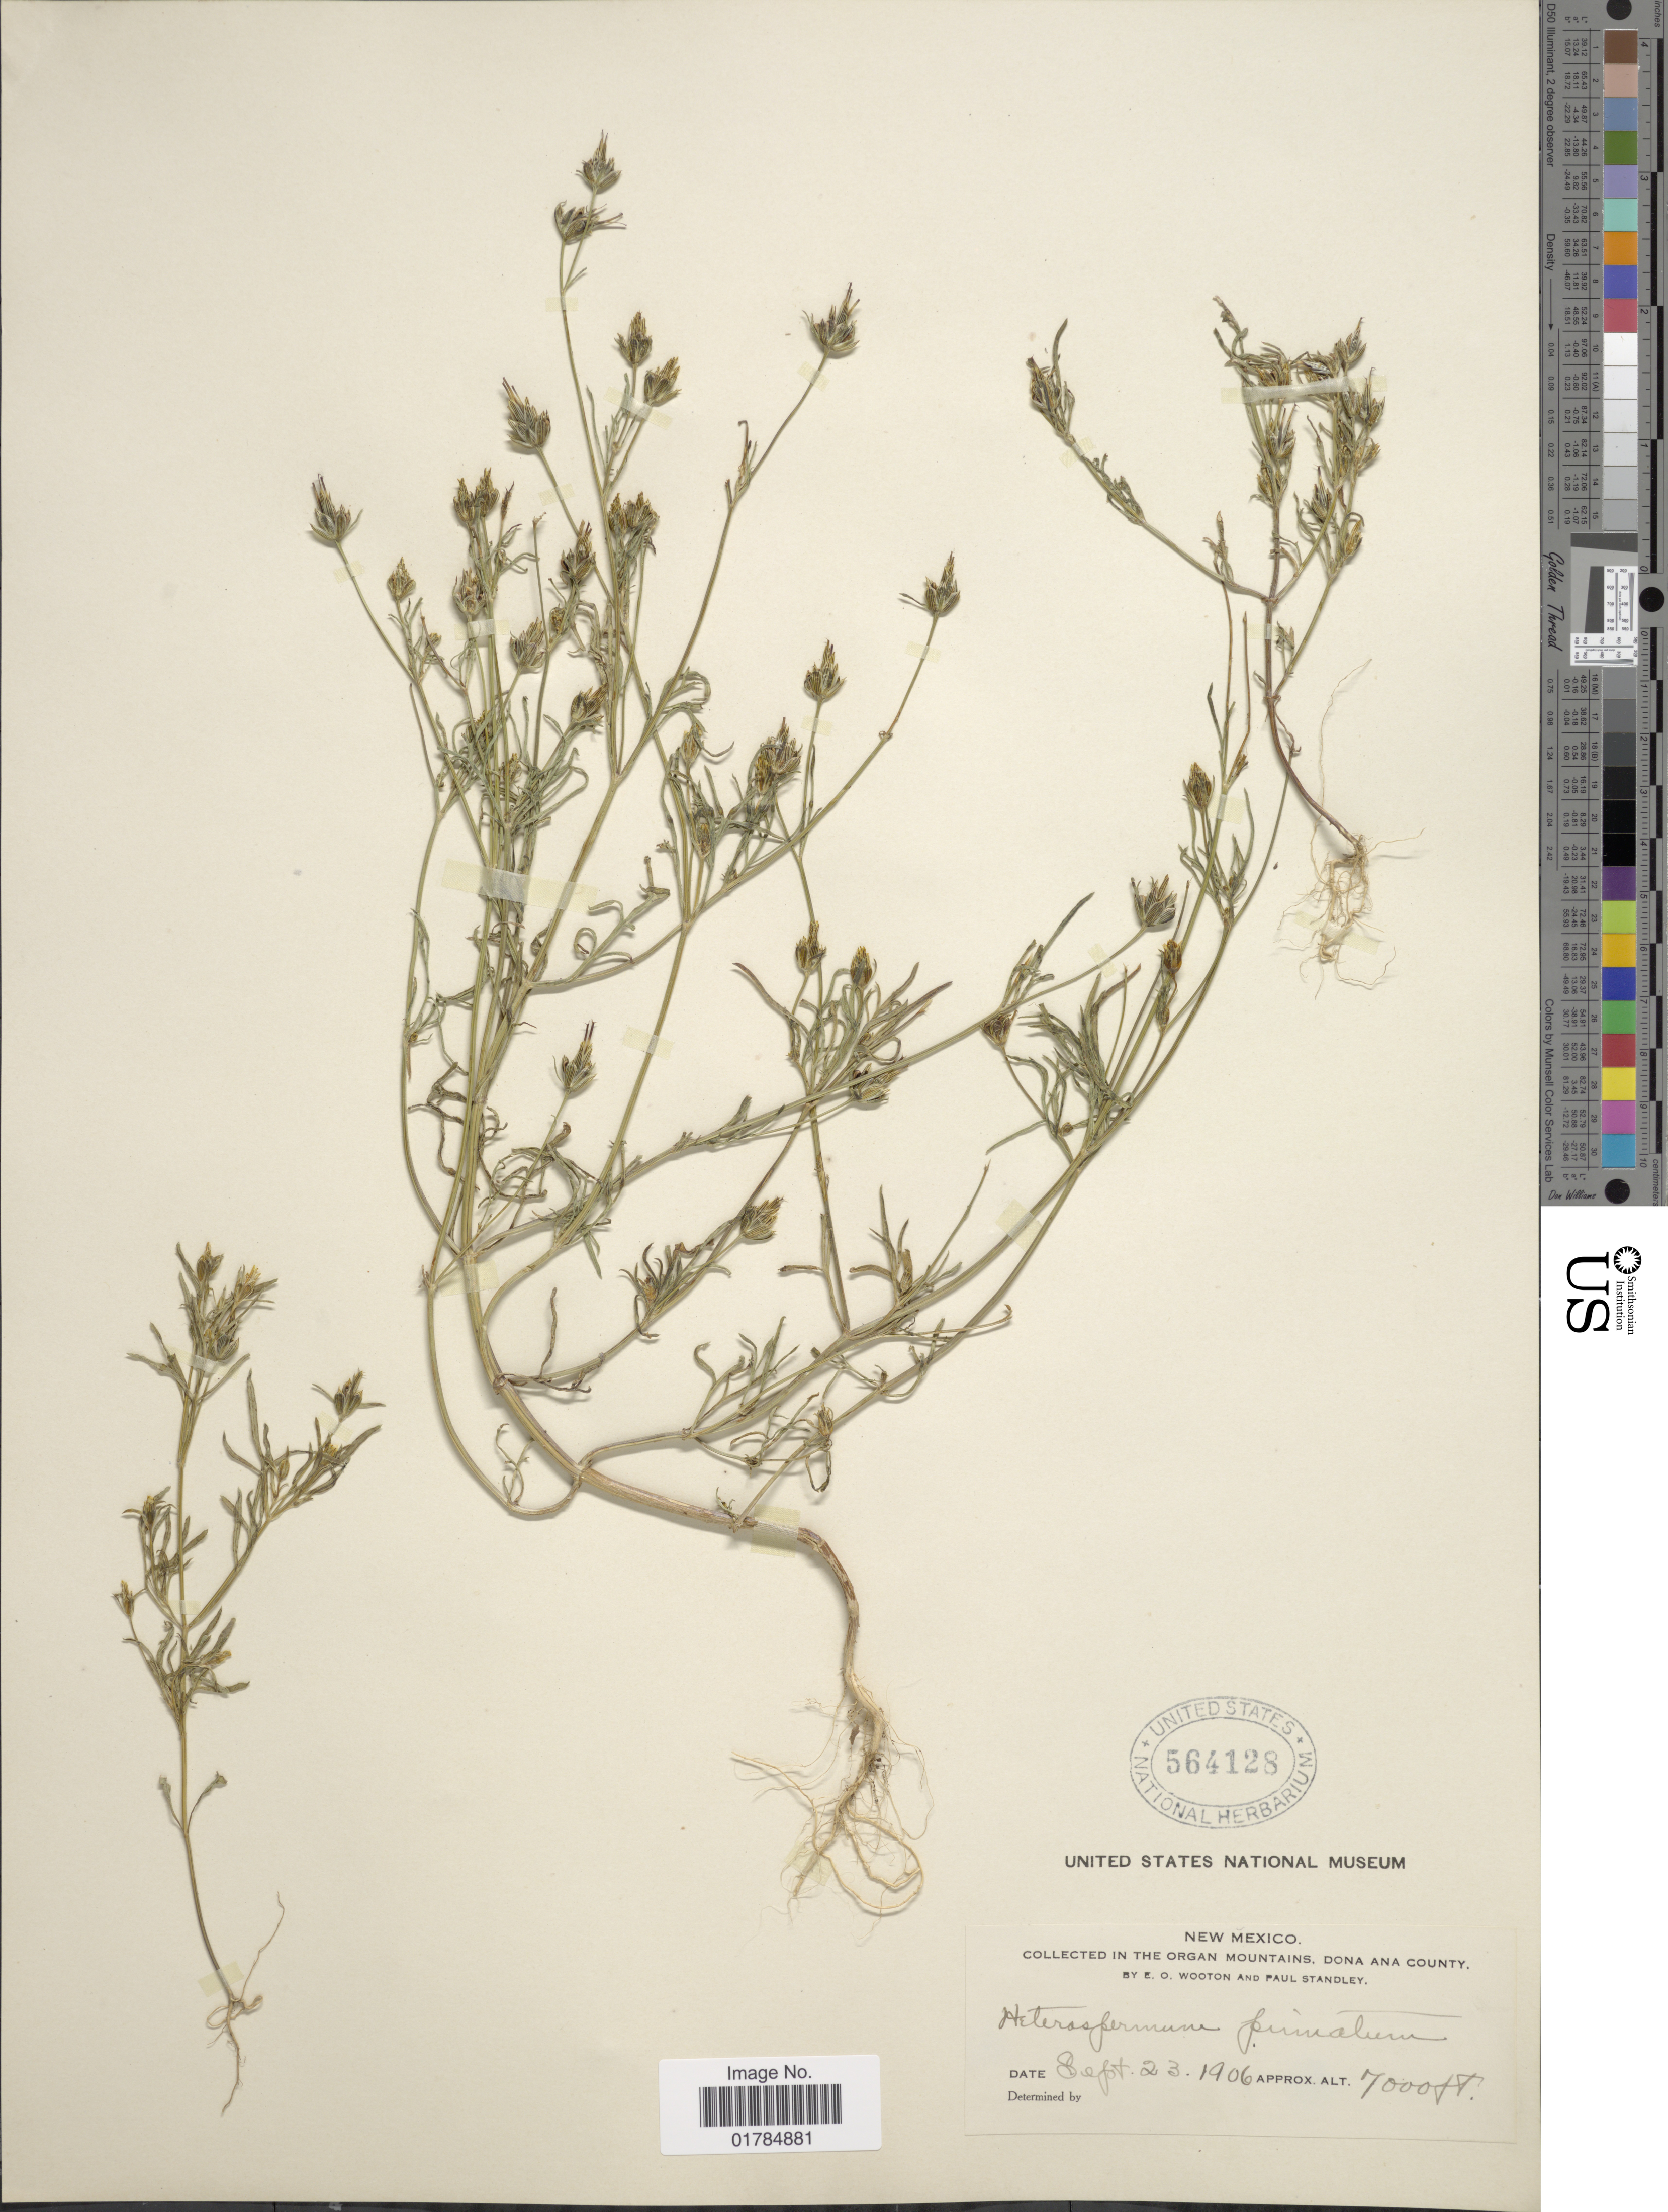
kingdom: Plantae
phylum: Tracheophyta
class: Magnoliopsida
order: Asterales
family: Asteraceae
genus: Heterosperma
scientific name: Heterosperma pinnatum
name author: Cav.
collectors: E. O. Wooton & P. C. Standley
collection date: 1906-09-23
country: United States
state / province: New Mexico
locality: The Organ Mountains, Dona Ana County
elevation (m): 2134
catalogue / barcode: US 564128